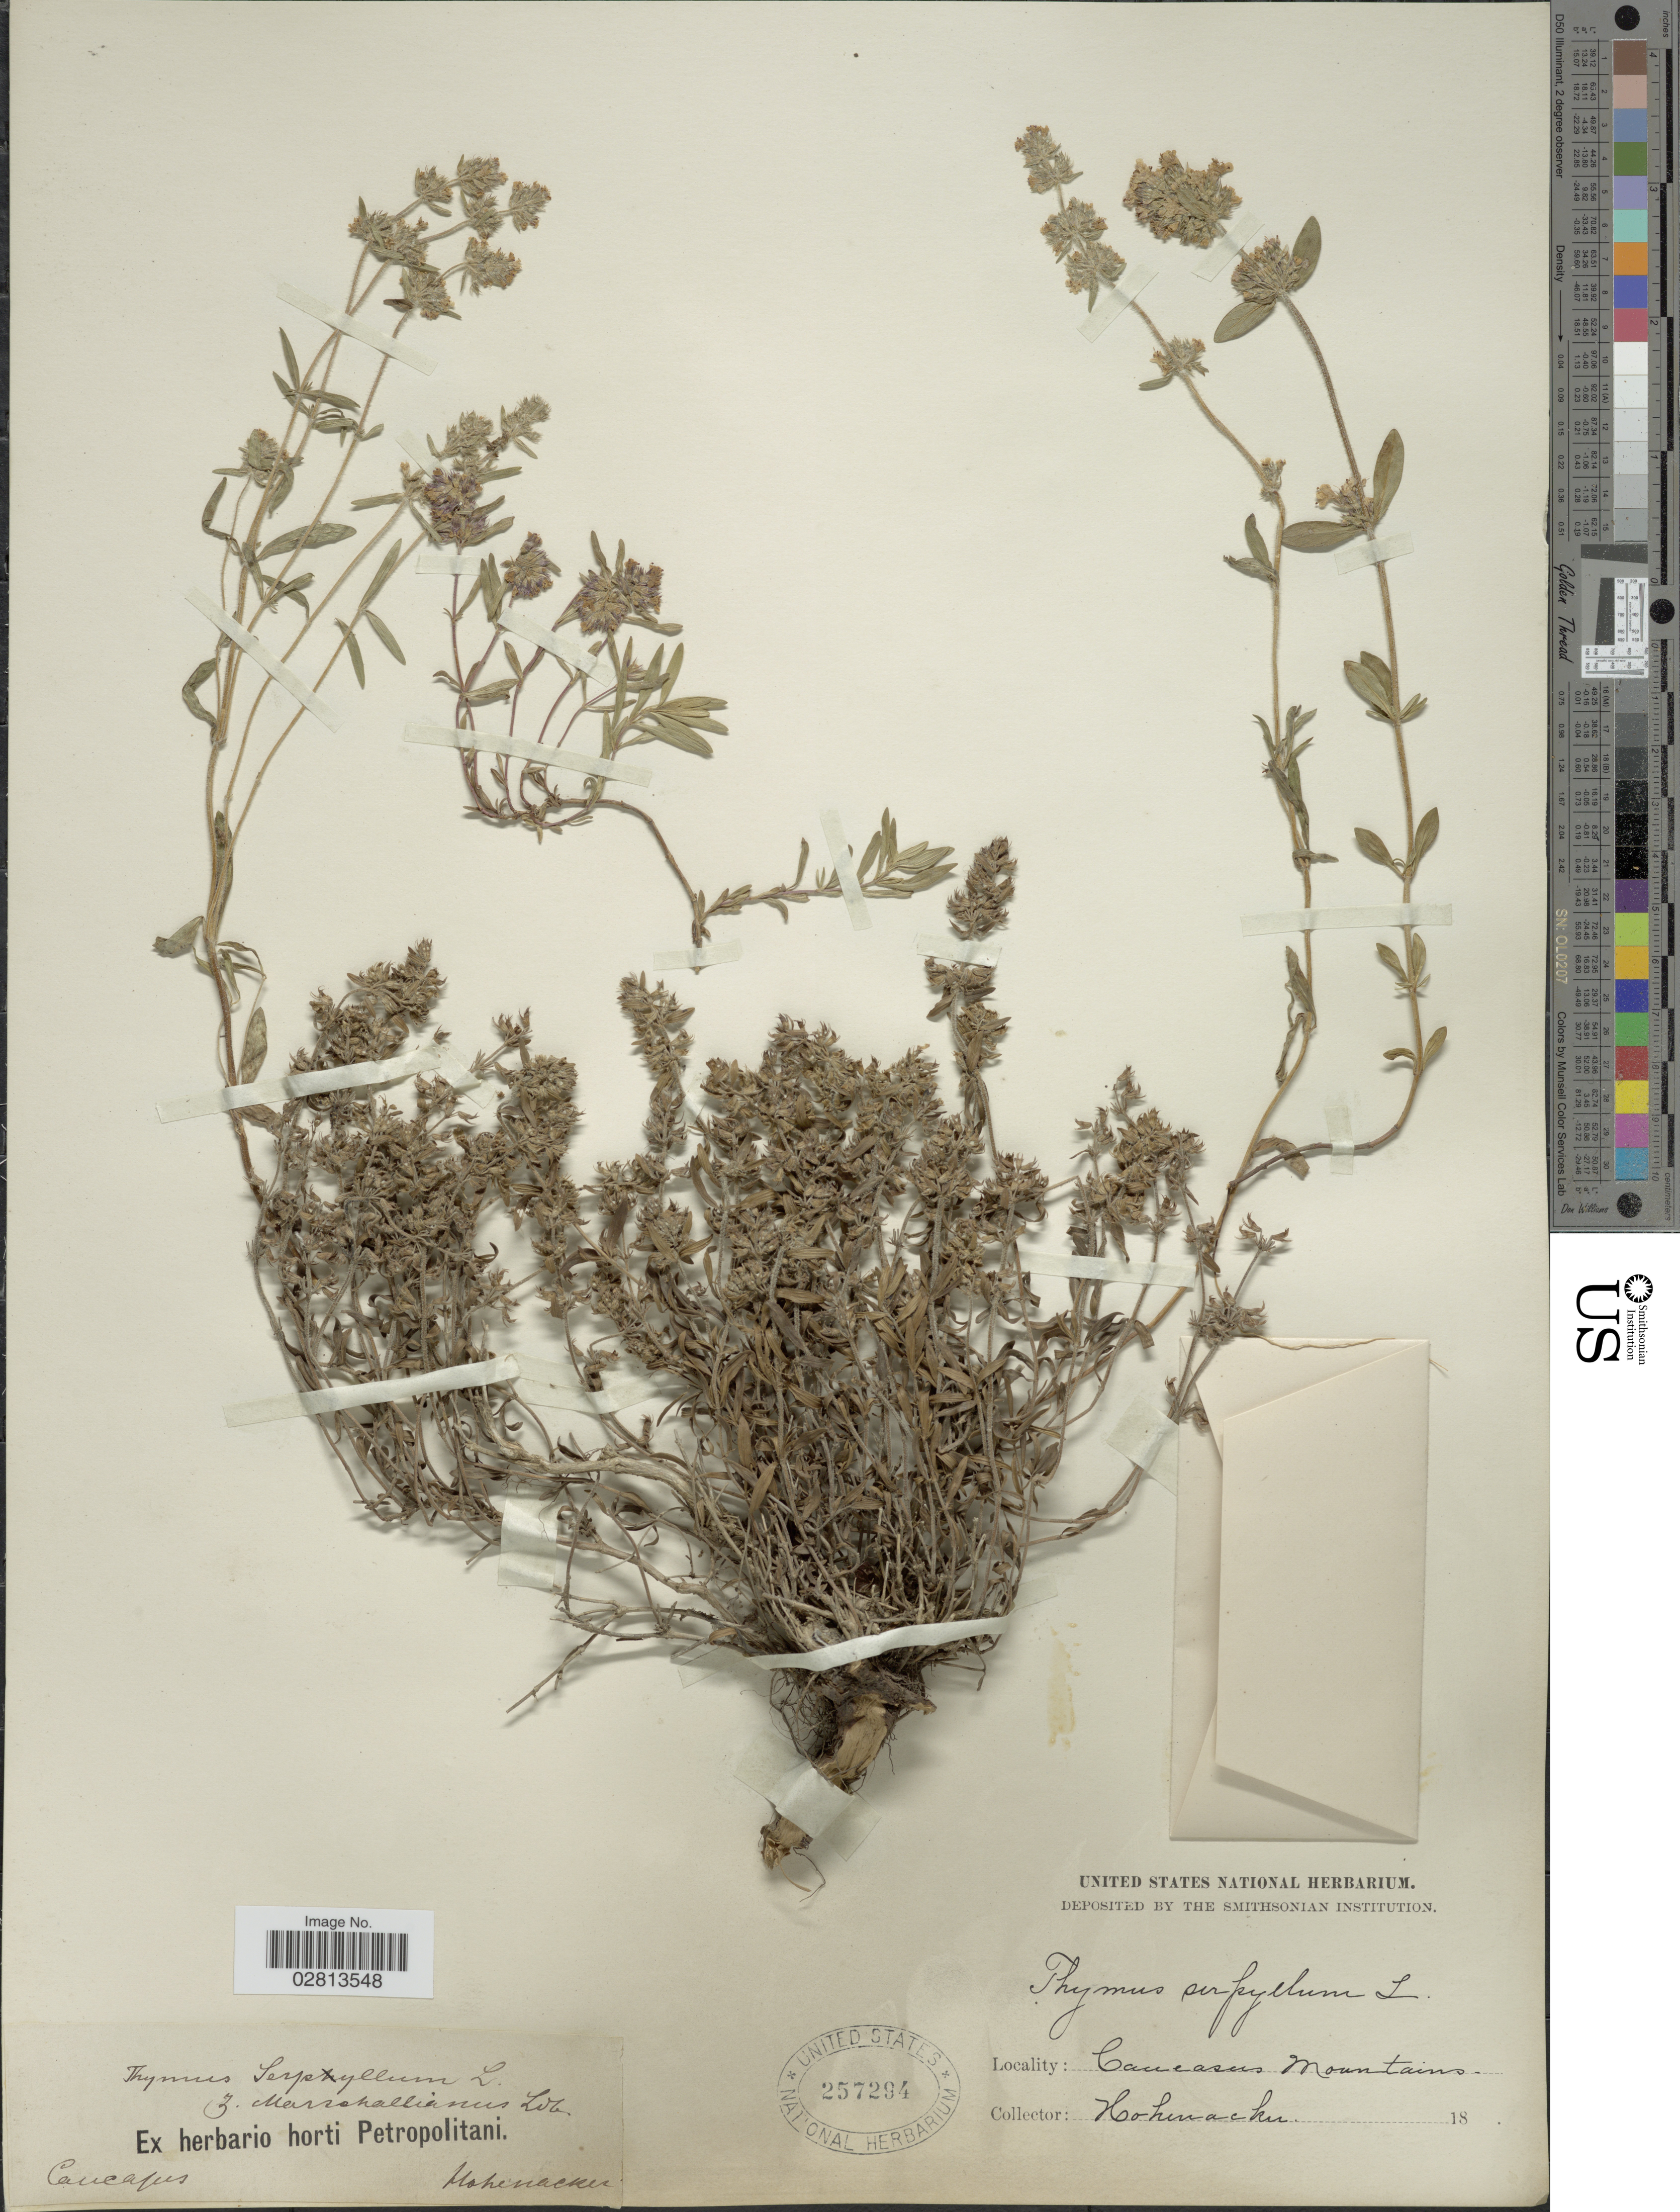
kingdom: Plantae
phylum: Tracheophyta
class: Magnoliopsida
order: Lamiales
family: Lamiaceae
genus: Thymus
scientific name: Thymus serpyllum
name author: L.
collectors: Hohenacker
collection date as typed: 18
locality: Caucasus mountains.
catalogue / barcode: US 257294